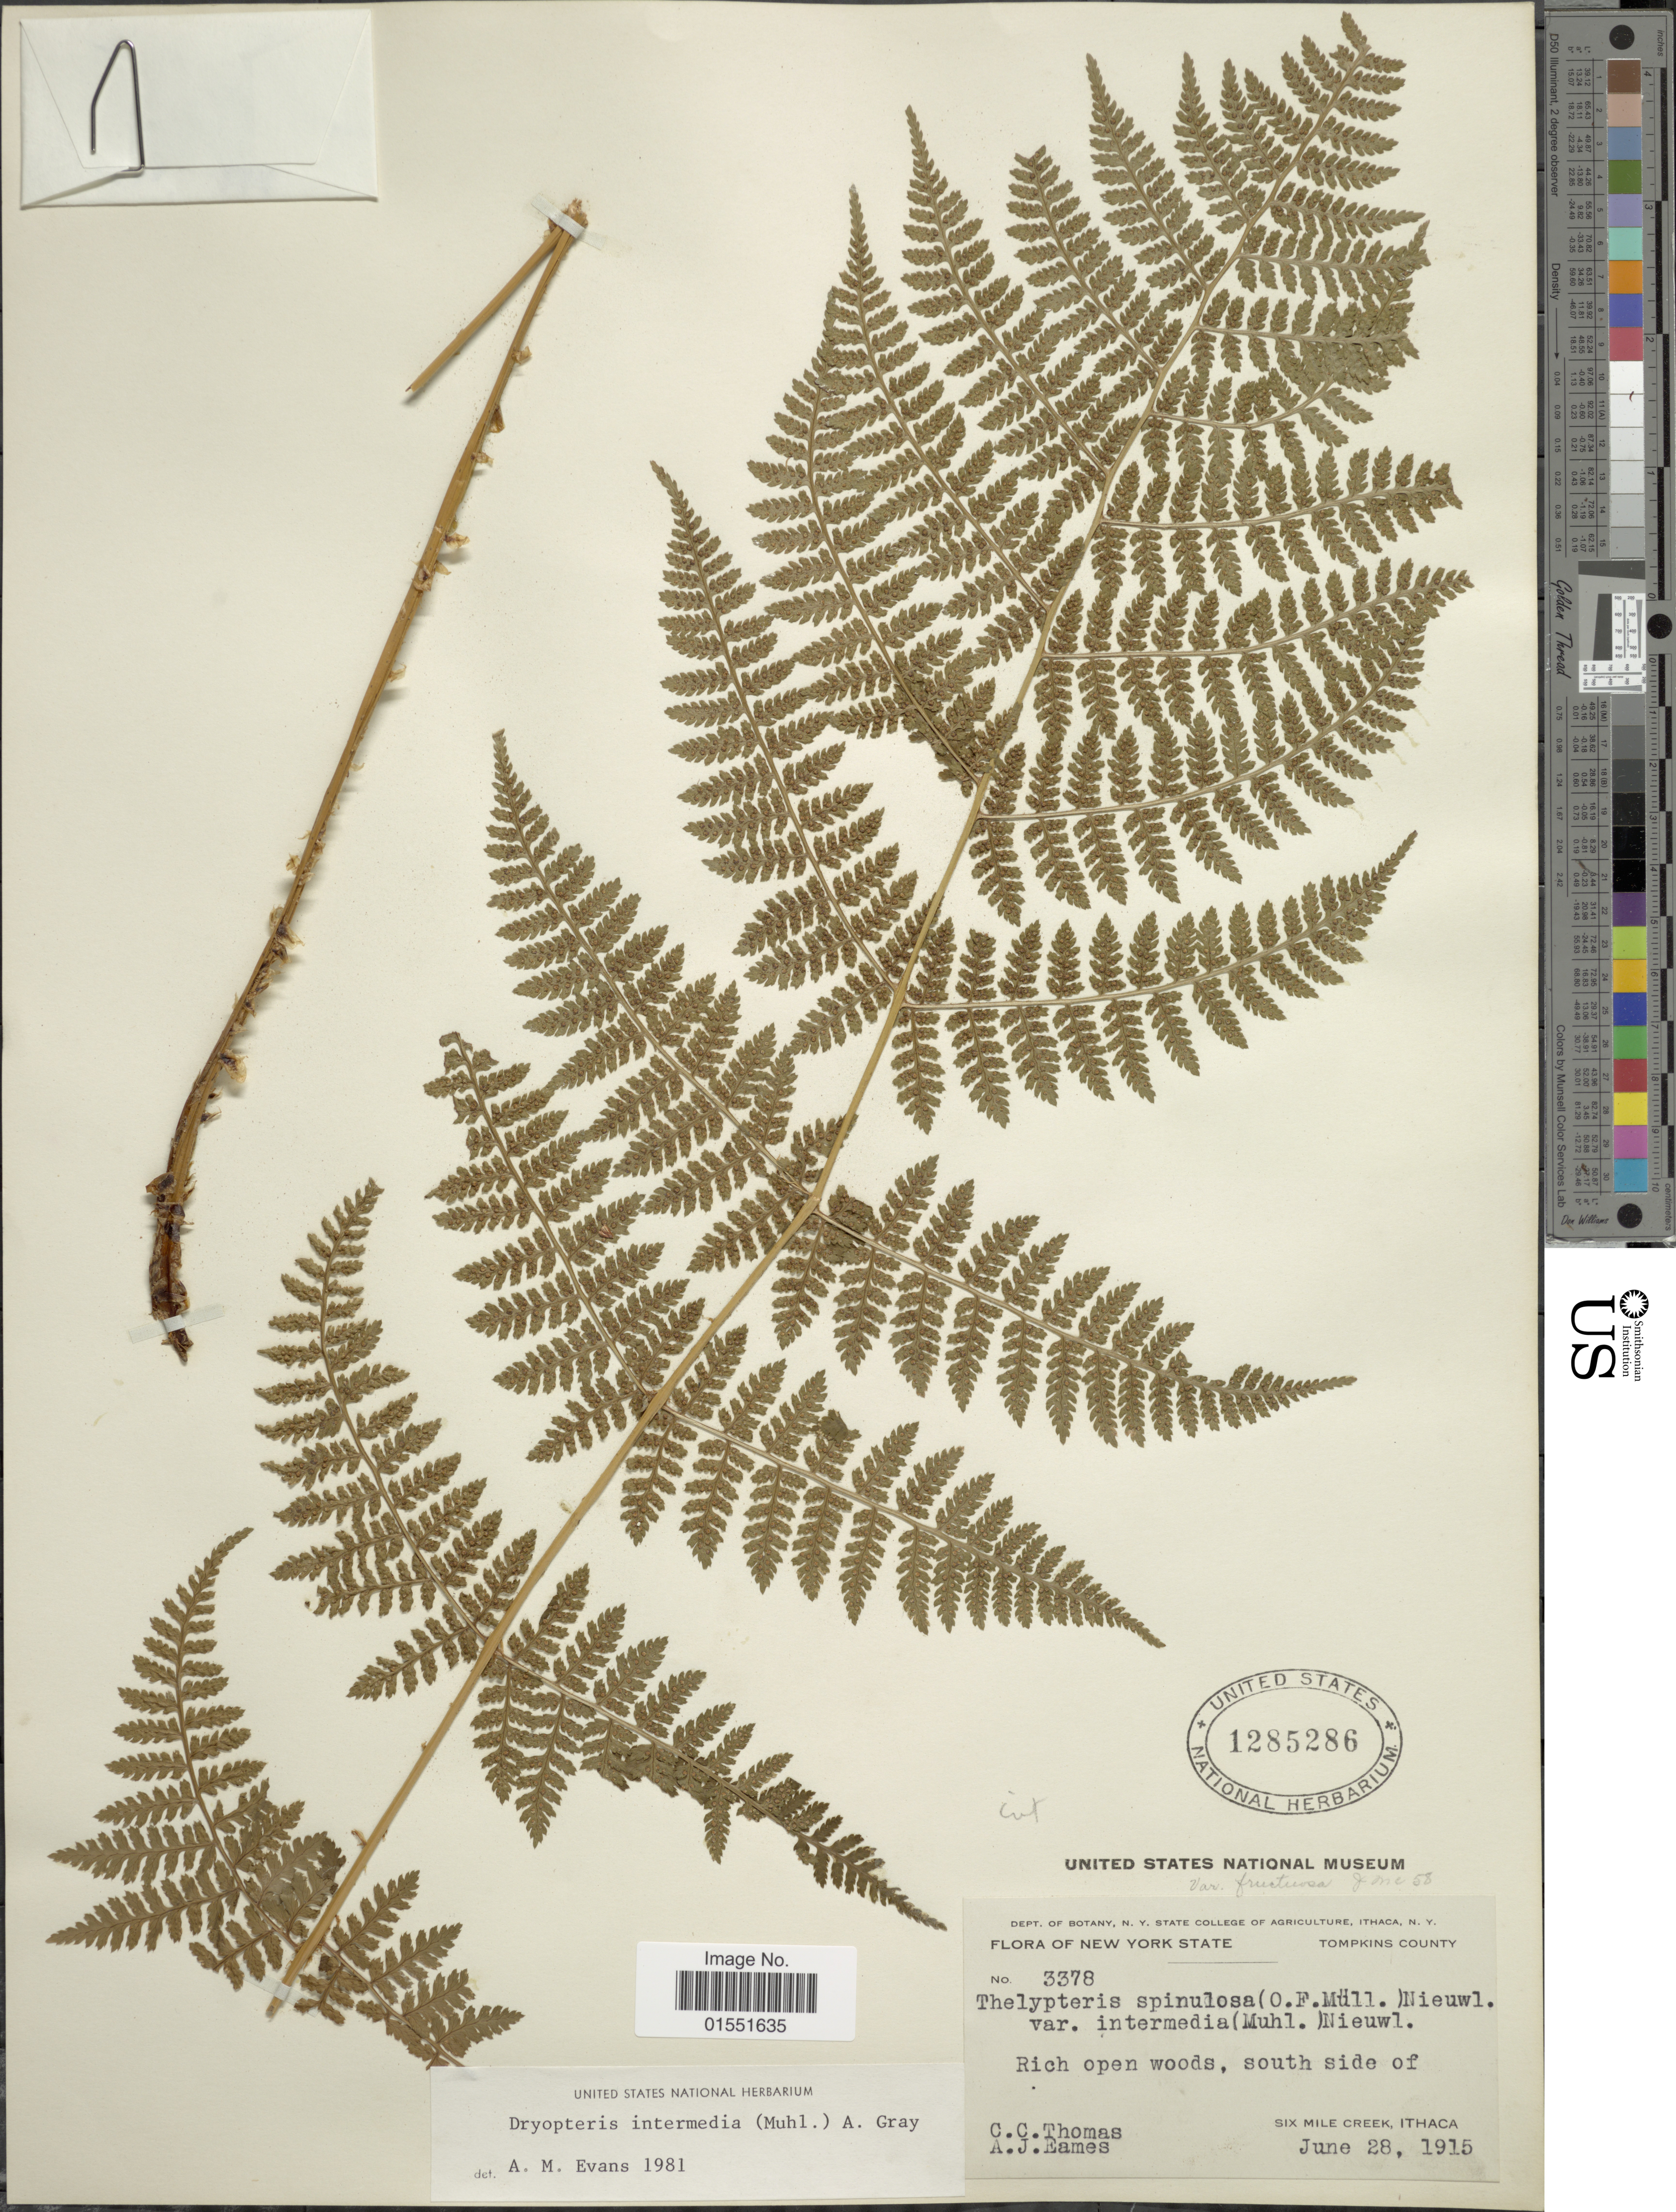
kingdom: Plantae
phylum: Tracheophyta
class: Polypodiopsida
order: Polypodiales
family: Dryopteridaceae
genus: Dryopteris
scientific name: Dryopteris intermedia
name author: (Muhl.) A. Gray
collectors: C. Thomas & A. J. Eames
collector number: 3378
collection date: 1915-06-28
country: United States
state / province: New York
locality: New York State. Tompkins County. south side of Six Mile Creek, Ithaca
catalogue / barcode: US 1285286